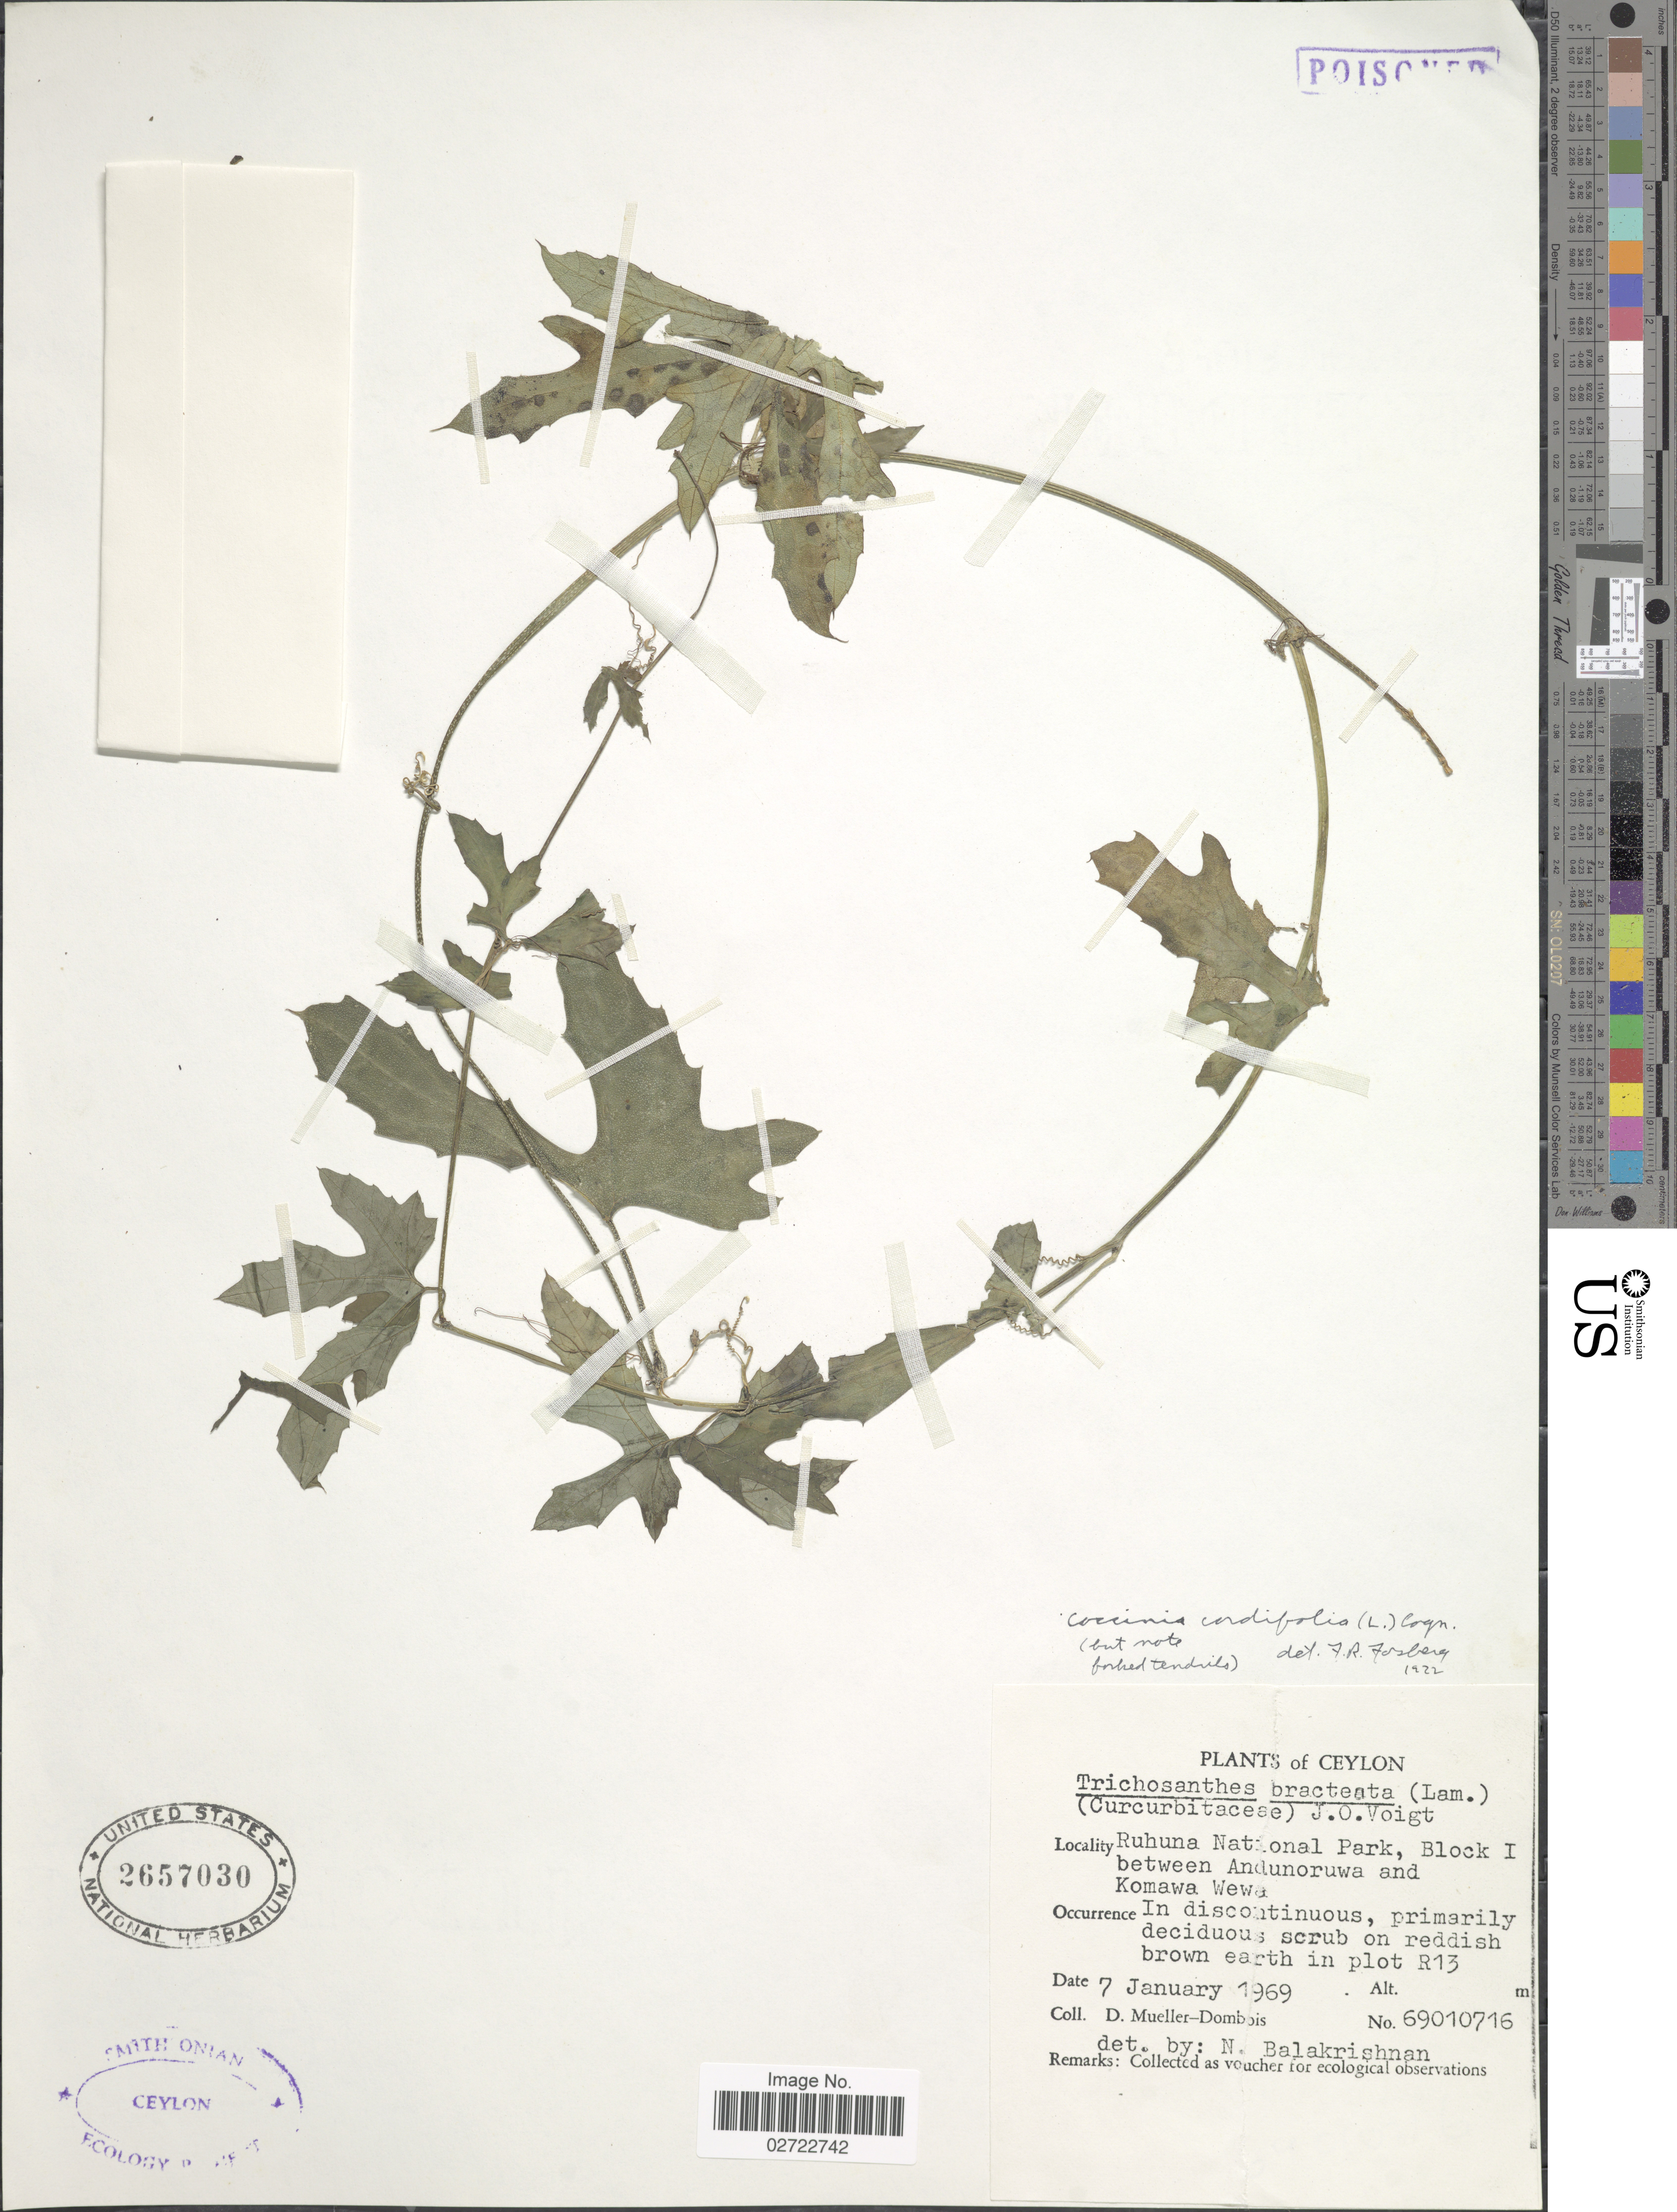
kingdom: Plantae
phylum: Tracheophyta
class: Magnoliopsida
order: Cucurbitales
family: Cucurbitaceae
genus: Coccinia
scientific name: Coccinia grandis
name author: (L.) Voigt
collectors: D. Mueller-Dombois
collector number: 69010716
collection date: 1969-01-07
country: Sri Lanka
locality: Ceylon, Ruhuna National Park, Block I between Andunoruwa and Komawa Wewa, in plot R13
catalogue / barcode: US 2657030